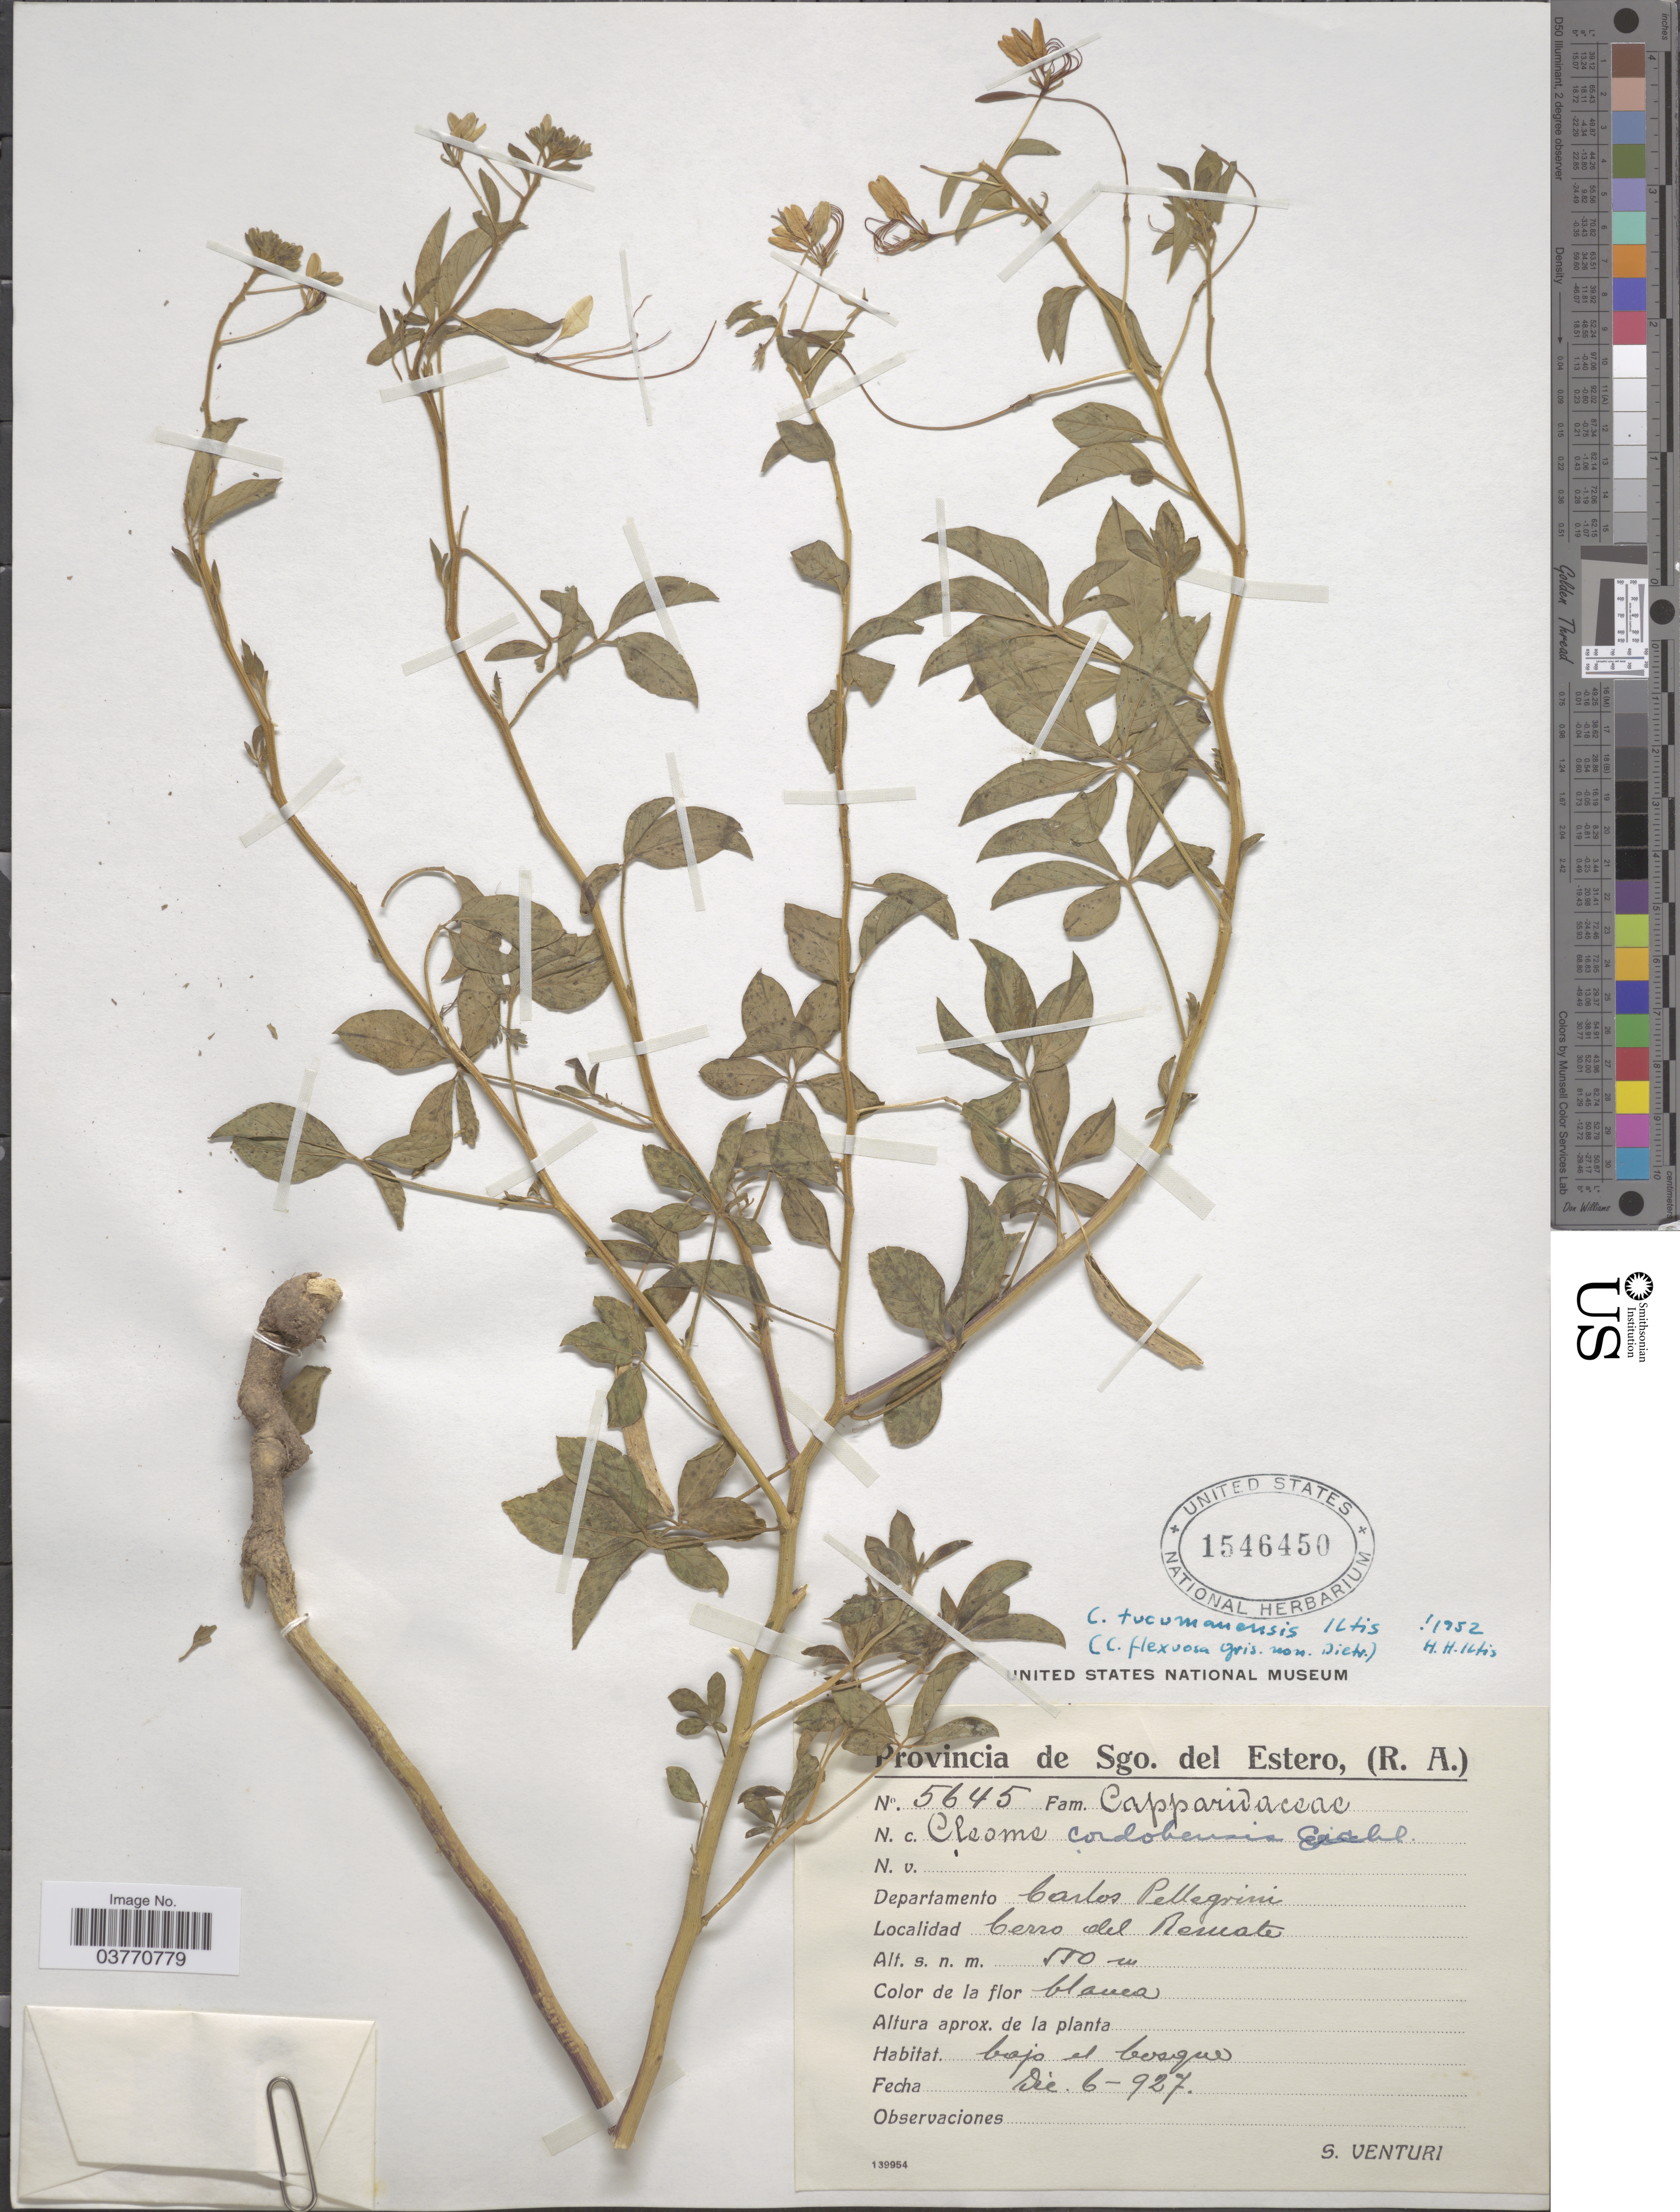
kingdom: Plantae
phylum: Tracheophyta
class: Magnoliopsida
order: Brassicales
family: Cleomaceae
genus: Tarenaya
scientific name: Tarenaya tucumanensis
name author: (Iltis) Arana & Oggero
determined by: Strong, M. T., (US), Smithsonian Institution - National Museum of Natural History (UNITED STATES)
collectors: S. Venturi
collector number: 5645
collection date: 1927-12-06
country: Argentina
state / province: Santiago del Estero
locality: Provincia de Sgo. del Estero, (R. A). Departamento Carlos Pellegrini. Cerro del Remate.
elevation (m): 550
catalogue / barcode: US 1546450